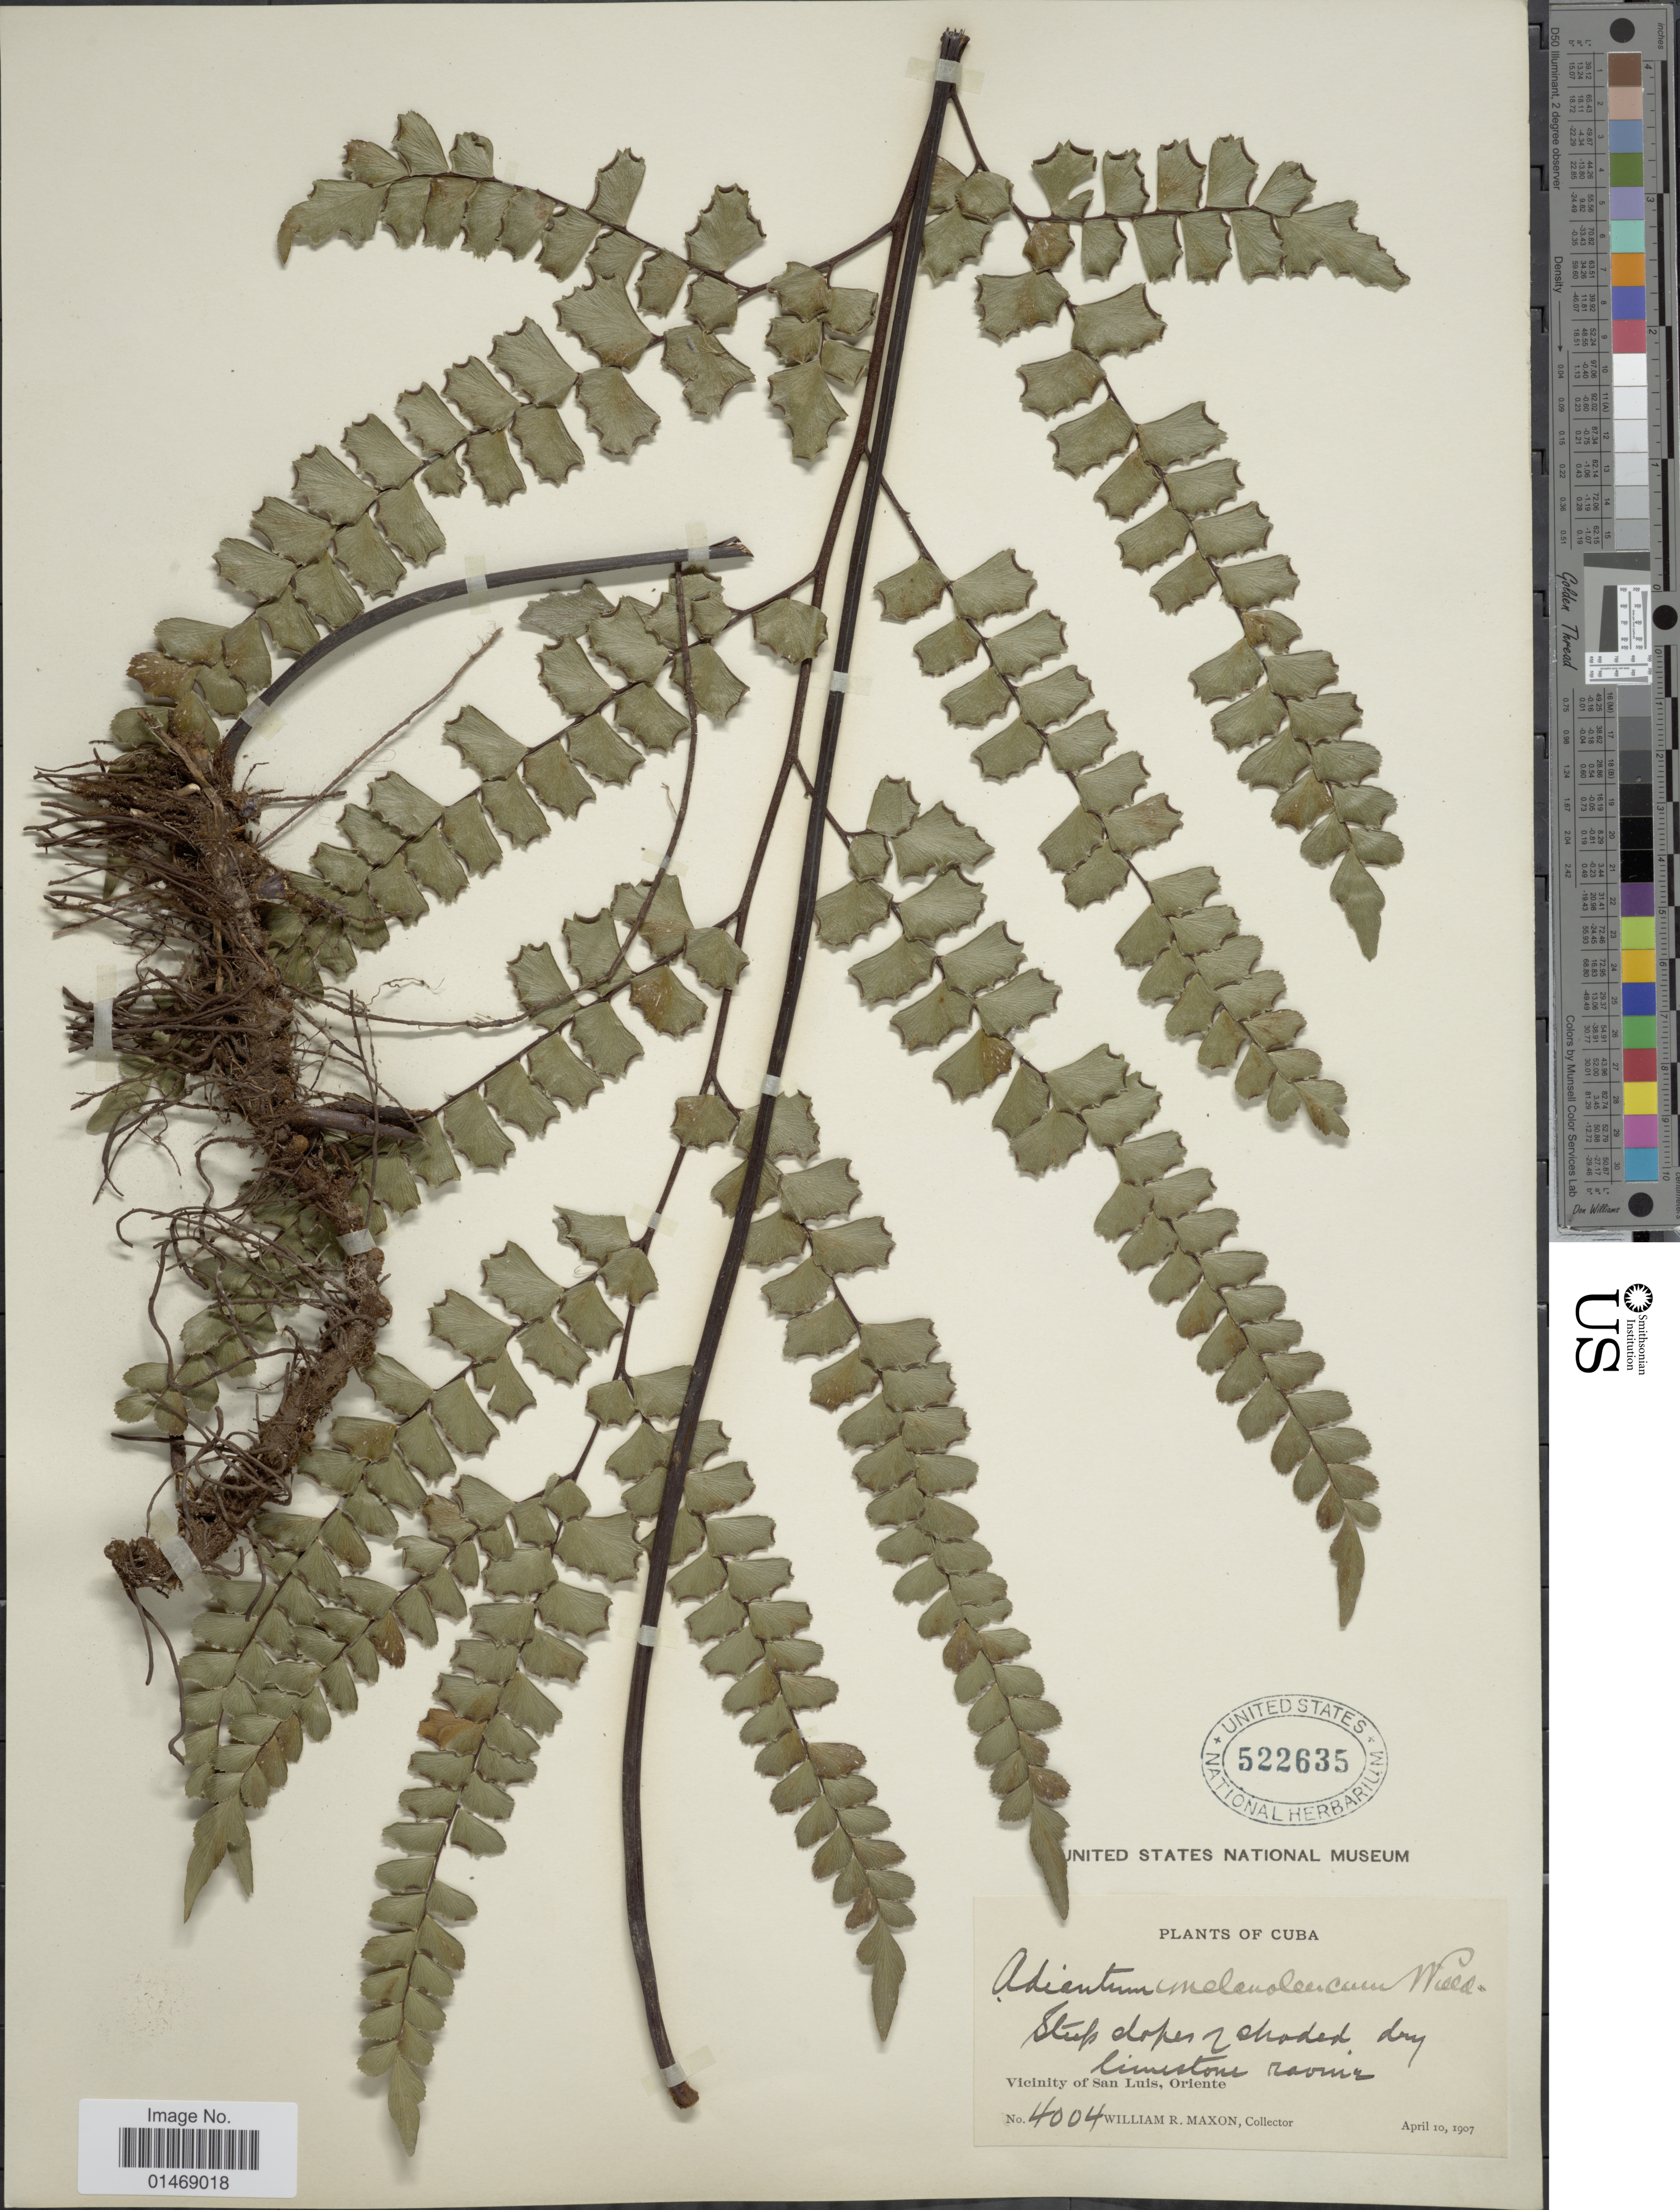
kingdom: Plantae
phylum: Tracheophyta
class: Polypodiopsida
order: Polypodiales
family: Pteridaceae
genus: Adiantum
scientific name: Adiantum melanoleucum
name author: Willd.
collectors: W. R. Maxon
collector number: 4004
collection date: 1907-04-10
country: Cuba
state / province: Oriente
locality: Vicinity of San Luis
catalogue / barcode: US 522635